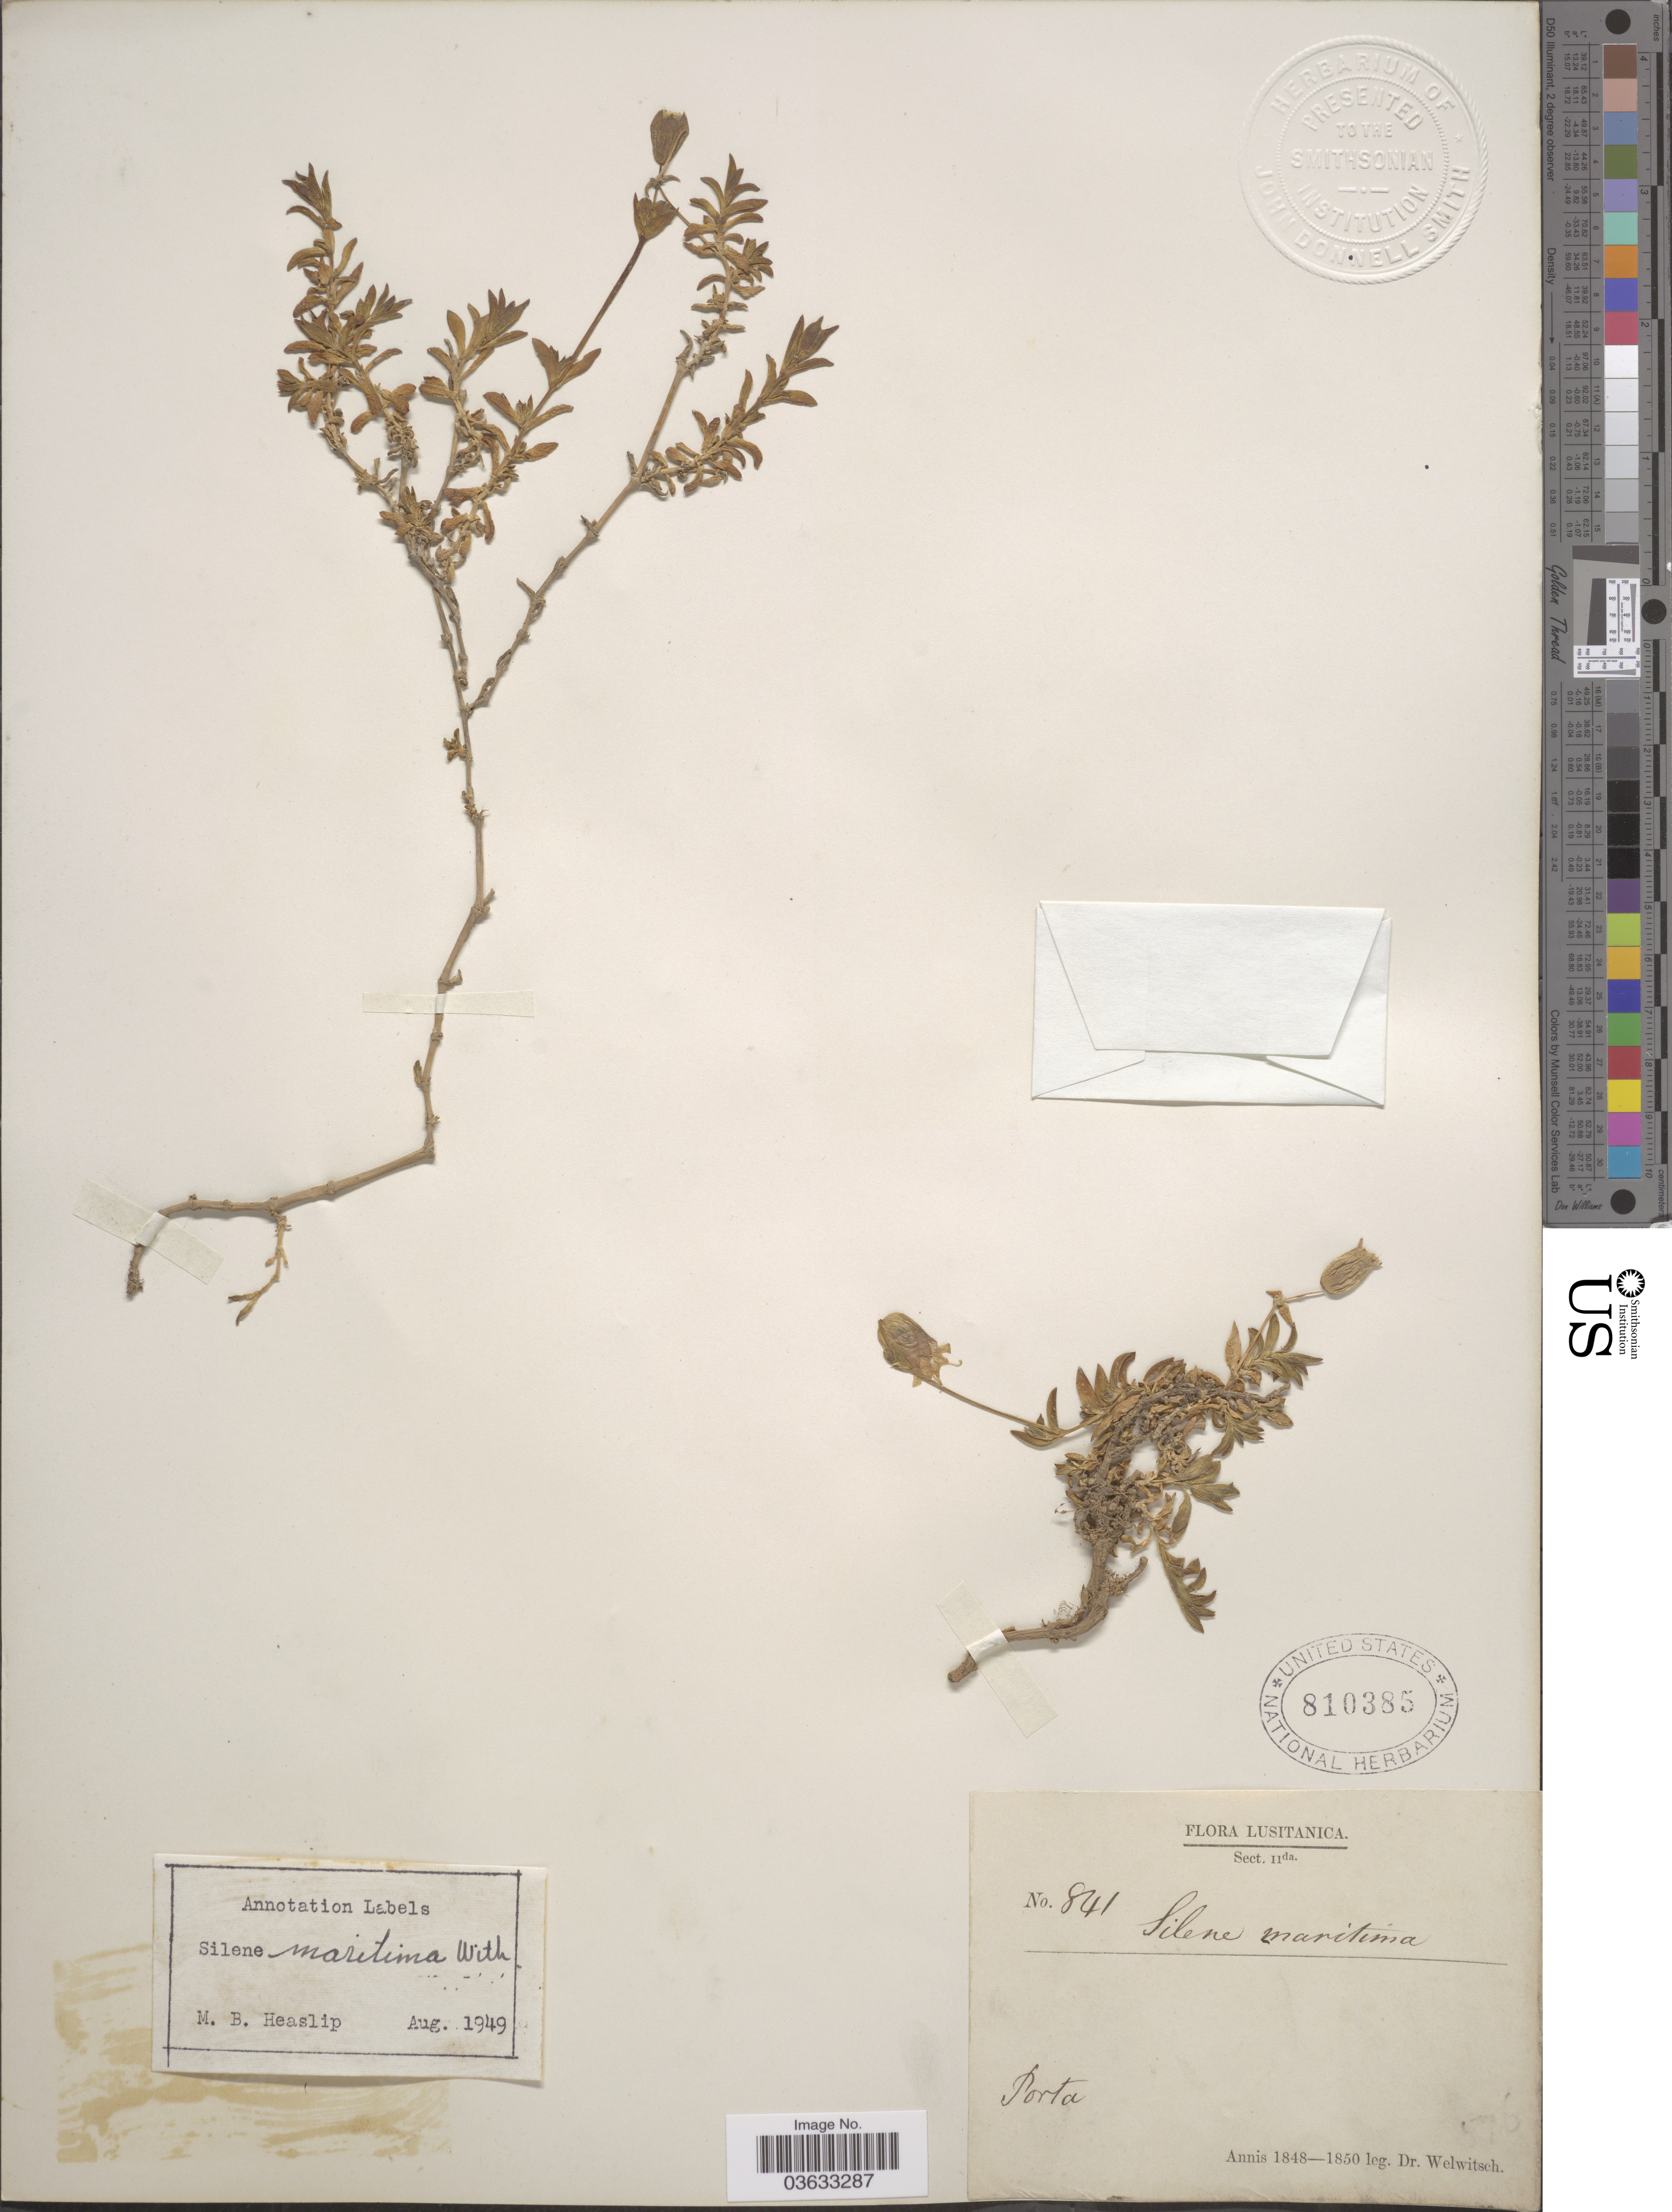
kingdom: Plantae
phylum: Tracheophyta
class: Magnoliopsida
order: Caryophyllales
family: Caryophyllaceae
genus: Silene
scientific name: Silene maritima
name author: With.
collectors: -. Welwitsch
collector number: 841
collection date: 1848/1850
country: Portugal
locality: Lusitanica. Porta.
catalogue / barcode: US 810385